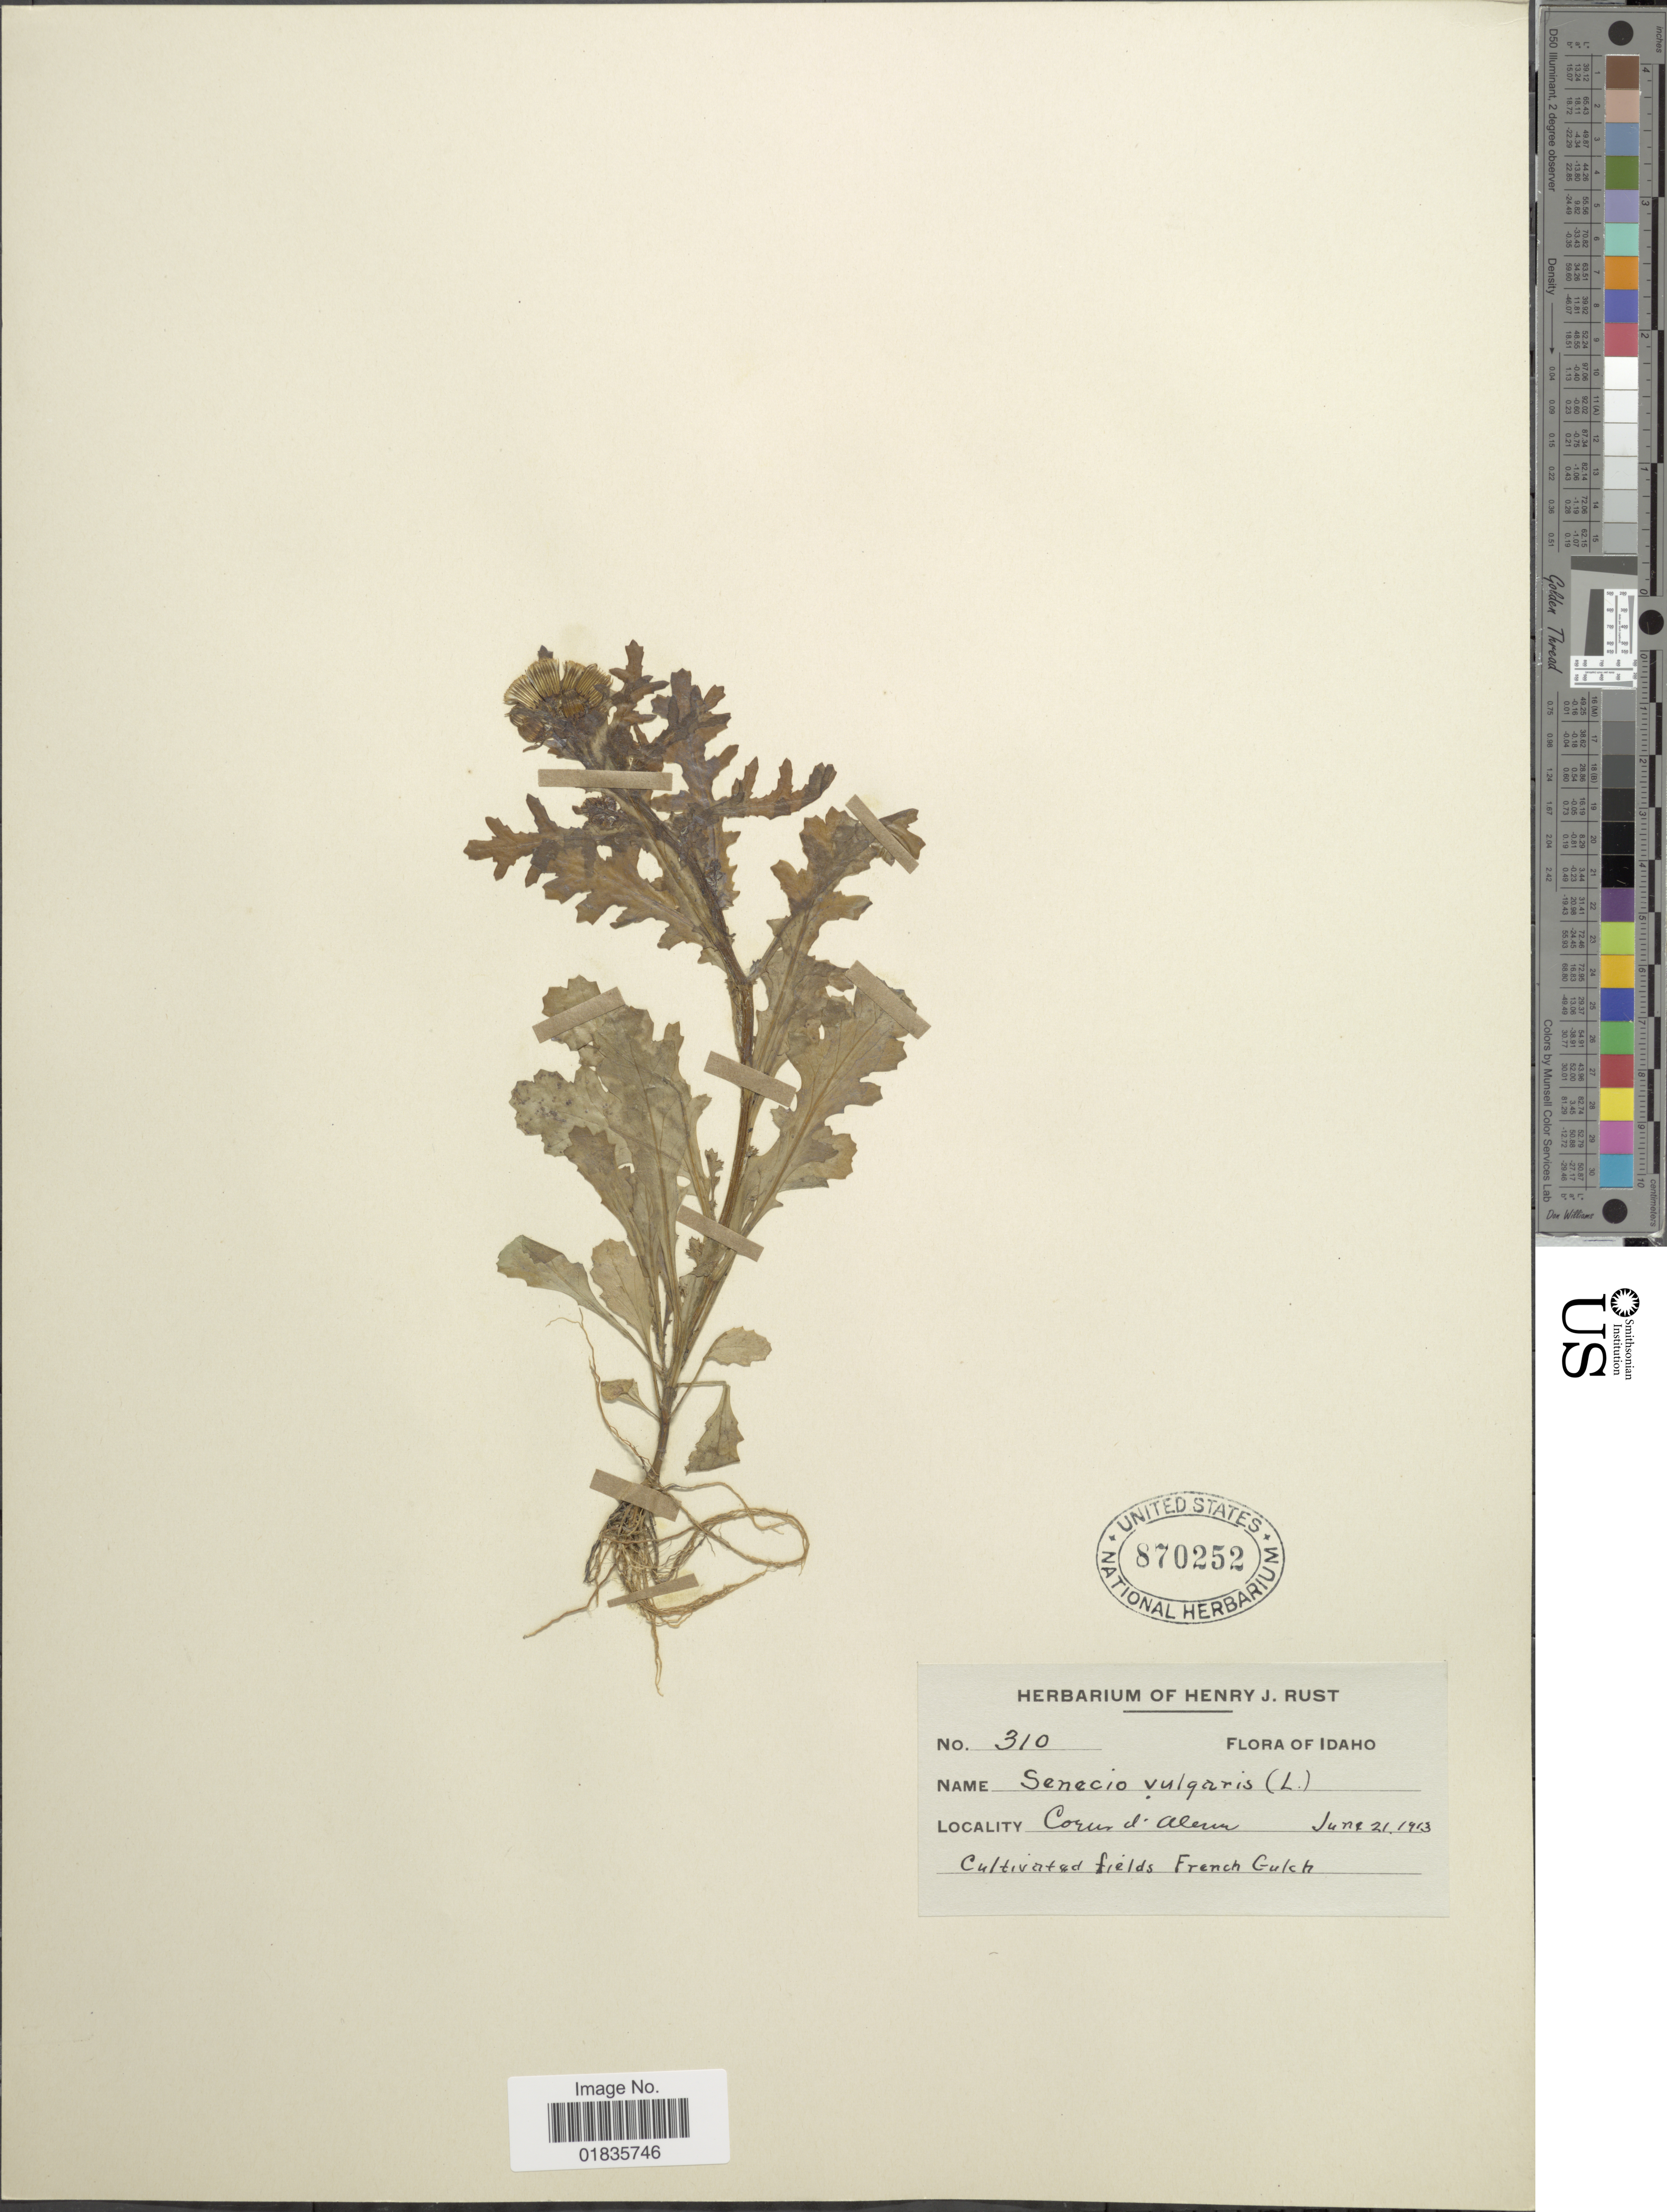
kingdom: Plantae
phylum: Tracheophyta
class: Magnoliopsida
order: Asterales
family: Asteraceae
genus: Senecio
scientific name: Senecio vulgaris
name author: L.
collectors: ex herb. Henry J. Rust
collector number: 310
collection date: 1913-06-21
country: United States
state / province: Idaho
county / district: Kootenai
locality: Coeur d'Alene, cultivated field French Gulch.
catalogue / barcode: US 870252